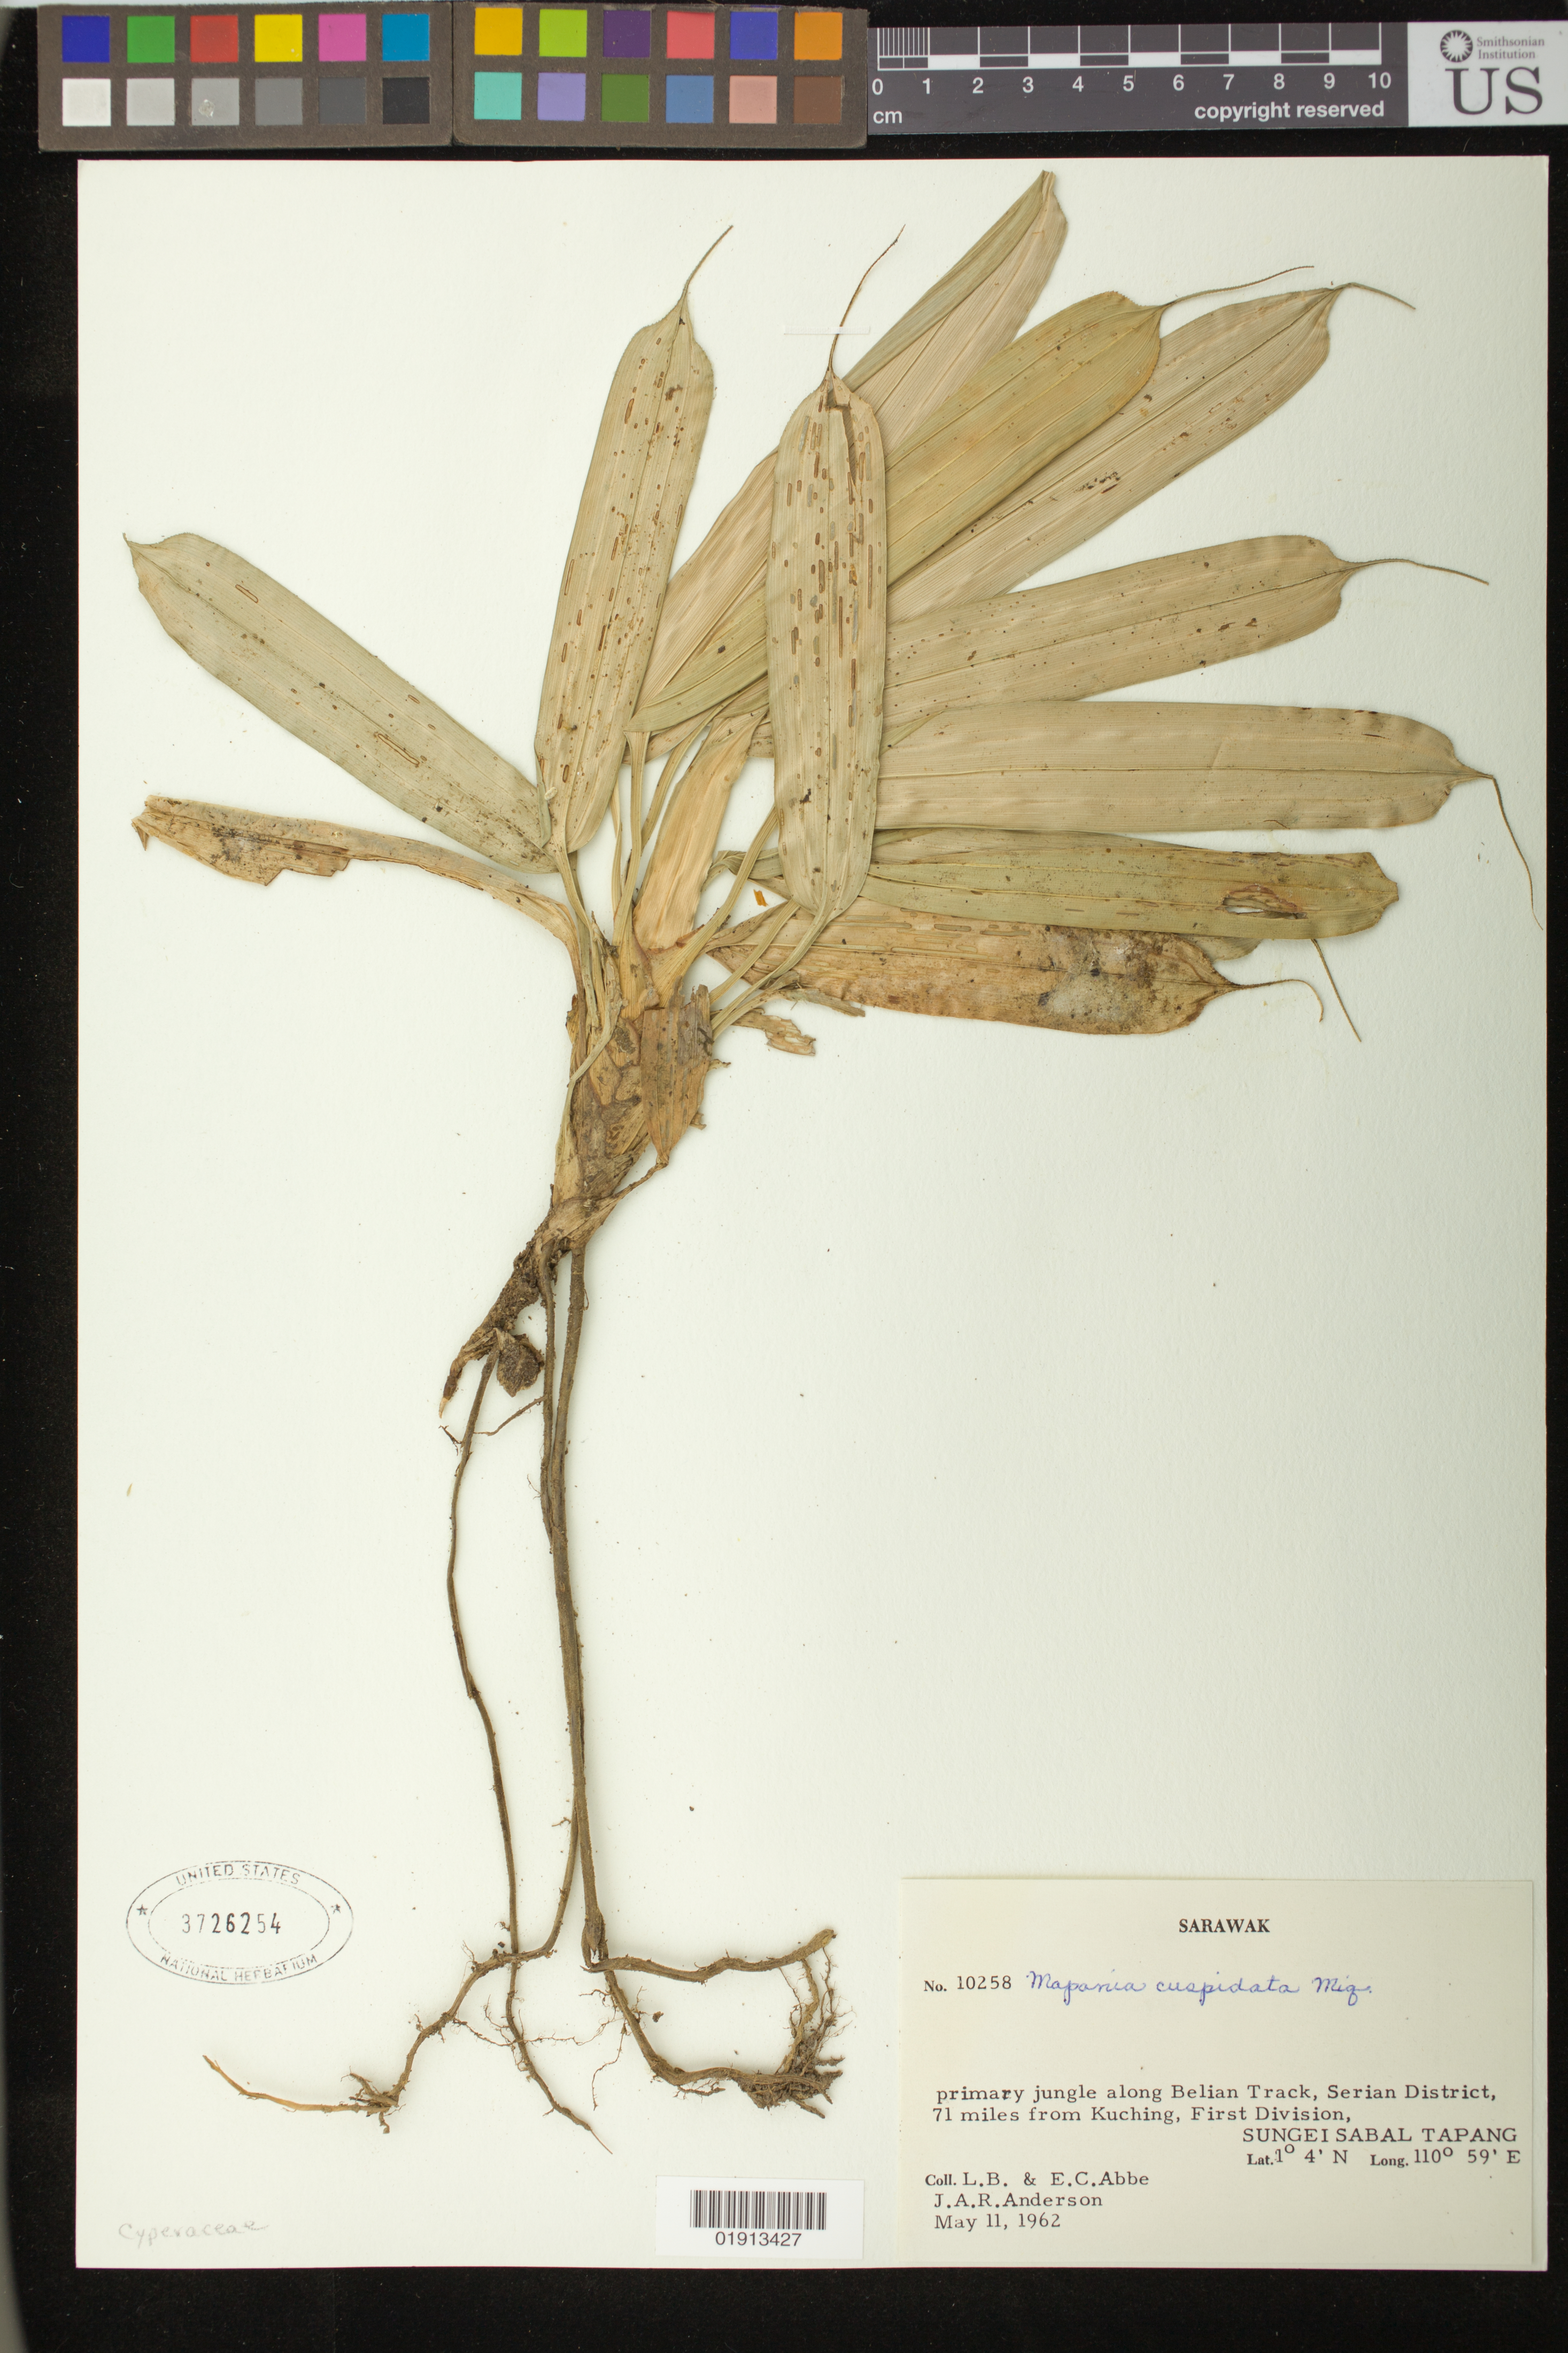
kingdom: Plantae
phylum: Tracheophyta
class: Liliopsida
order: Poales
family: Cyperaceae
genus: Mapania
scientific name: Mapania cuspidata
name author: (Miq.) Uittien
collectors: L. B. Abbe, E. C. Abbe & J. A. R. Anderson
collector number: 10258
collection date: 1962-05-11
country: Malaysia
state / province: Sarawak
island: Borneo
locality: Along Belian Track, Serian District, 71 miles from Kuching, First Division, Sungei Sabal Tapang.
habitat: Primary jungle.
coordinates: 1 04 N, 110 59 E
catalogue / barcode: US 3726254